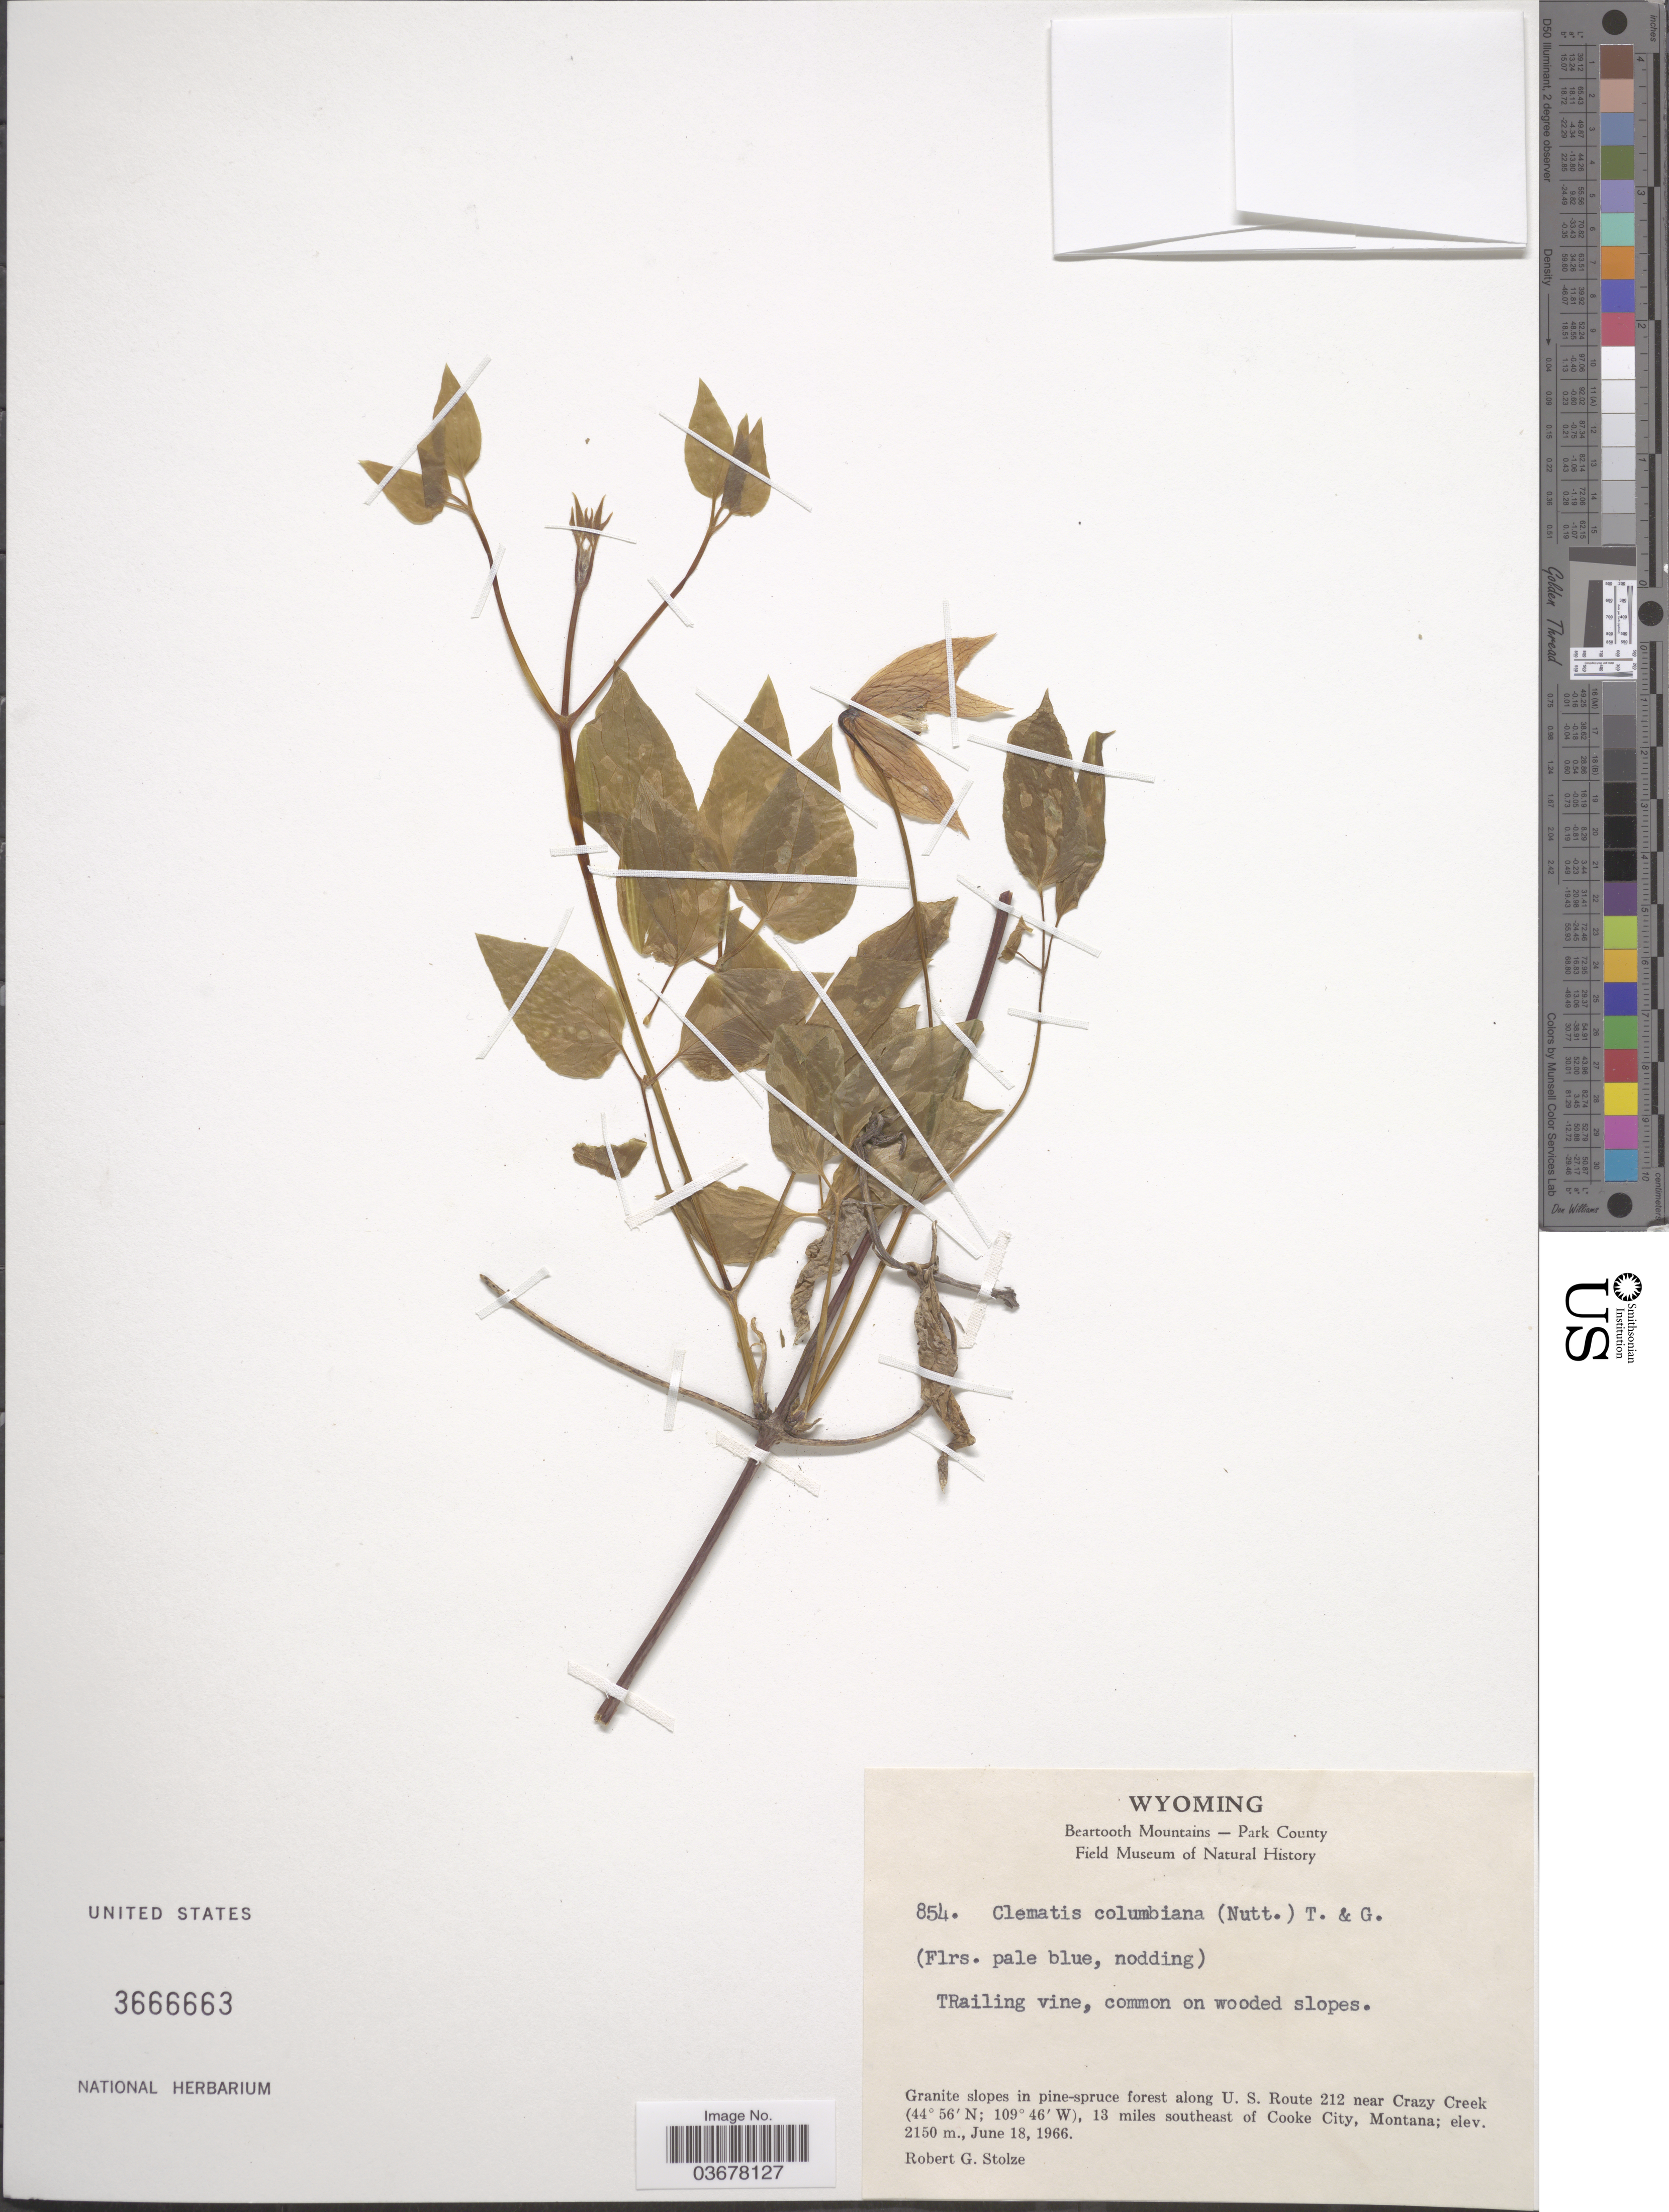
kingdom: Plantae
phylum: Tracheophyta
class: Magnoliopsida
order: Ranunculales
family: Ranunculaceae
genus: Clematis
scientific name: Clematis occidentalis var. grosseserrata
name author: (Rydb.) J.S. Pringle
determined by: Strong, M. T., (US), Smithsonian Institution - National Museum of Natural History (UNITED STATES)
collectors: R. G. Stolze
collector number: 854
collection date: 1966-06-18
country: United States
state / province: Wyoming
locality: Beartooth Mountains - Park County. Granite slopes in pine-spruce forest along U.S. Route 212 near Crazy Creek, 13 miles southeast of Cooke City, Montana.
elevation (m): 2150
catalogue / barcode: US 3666663